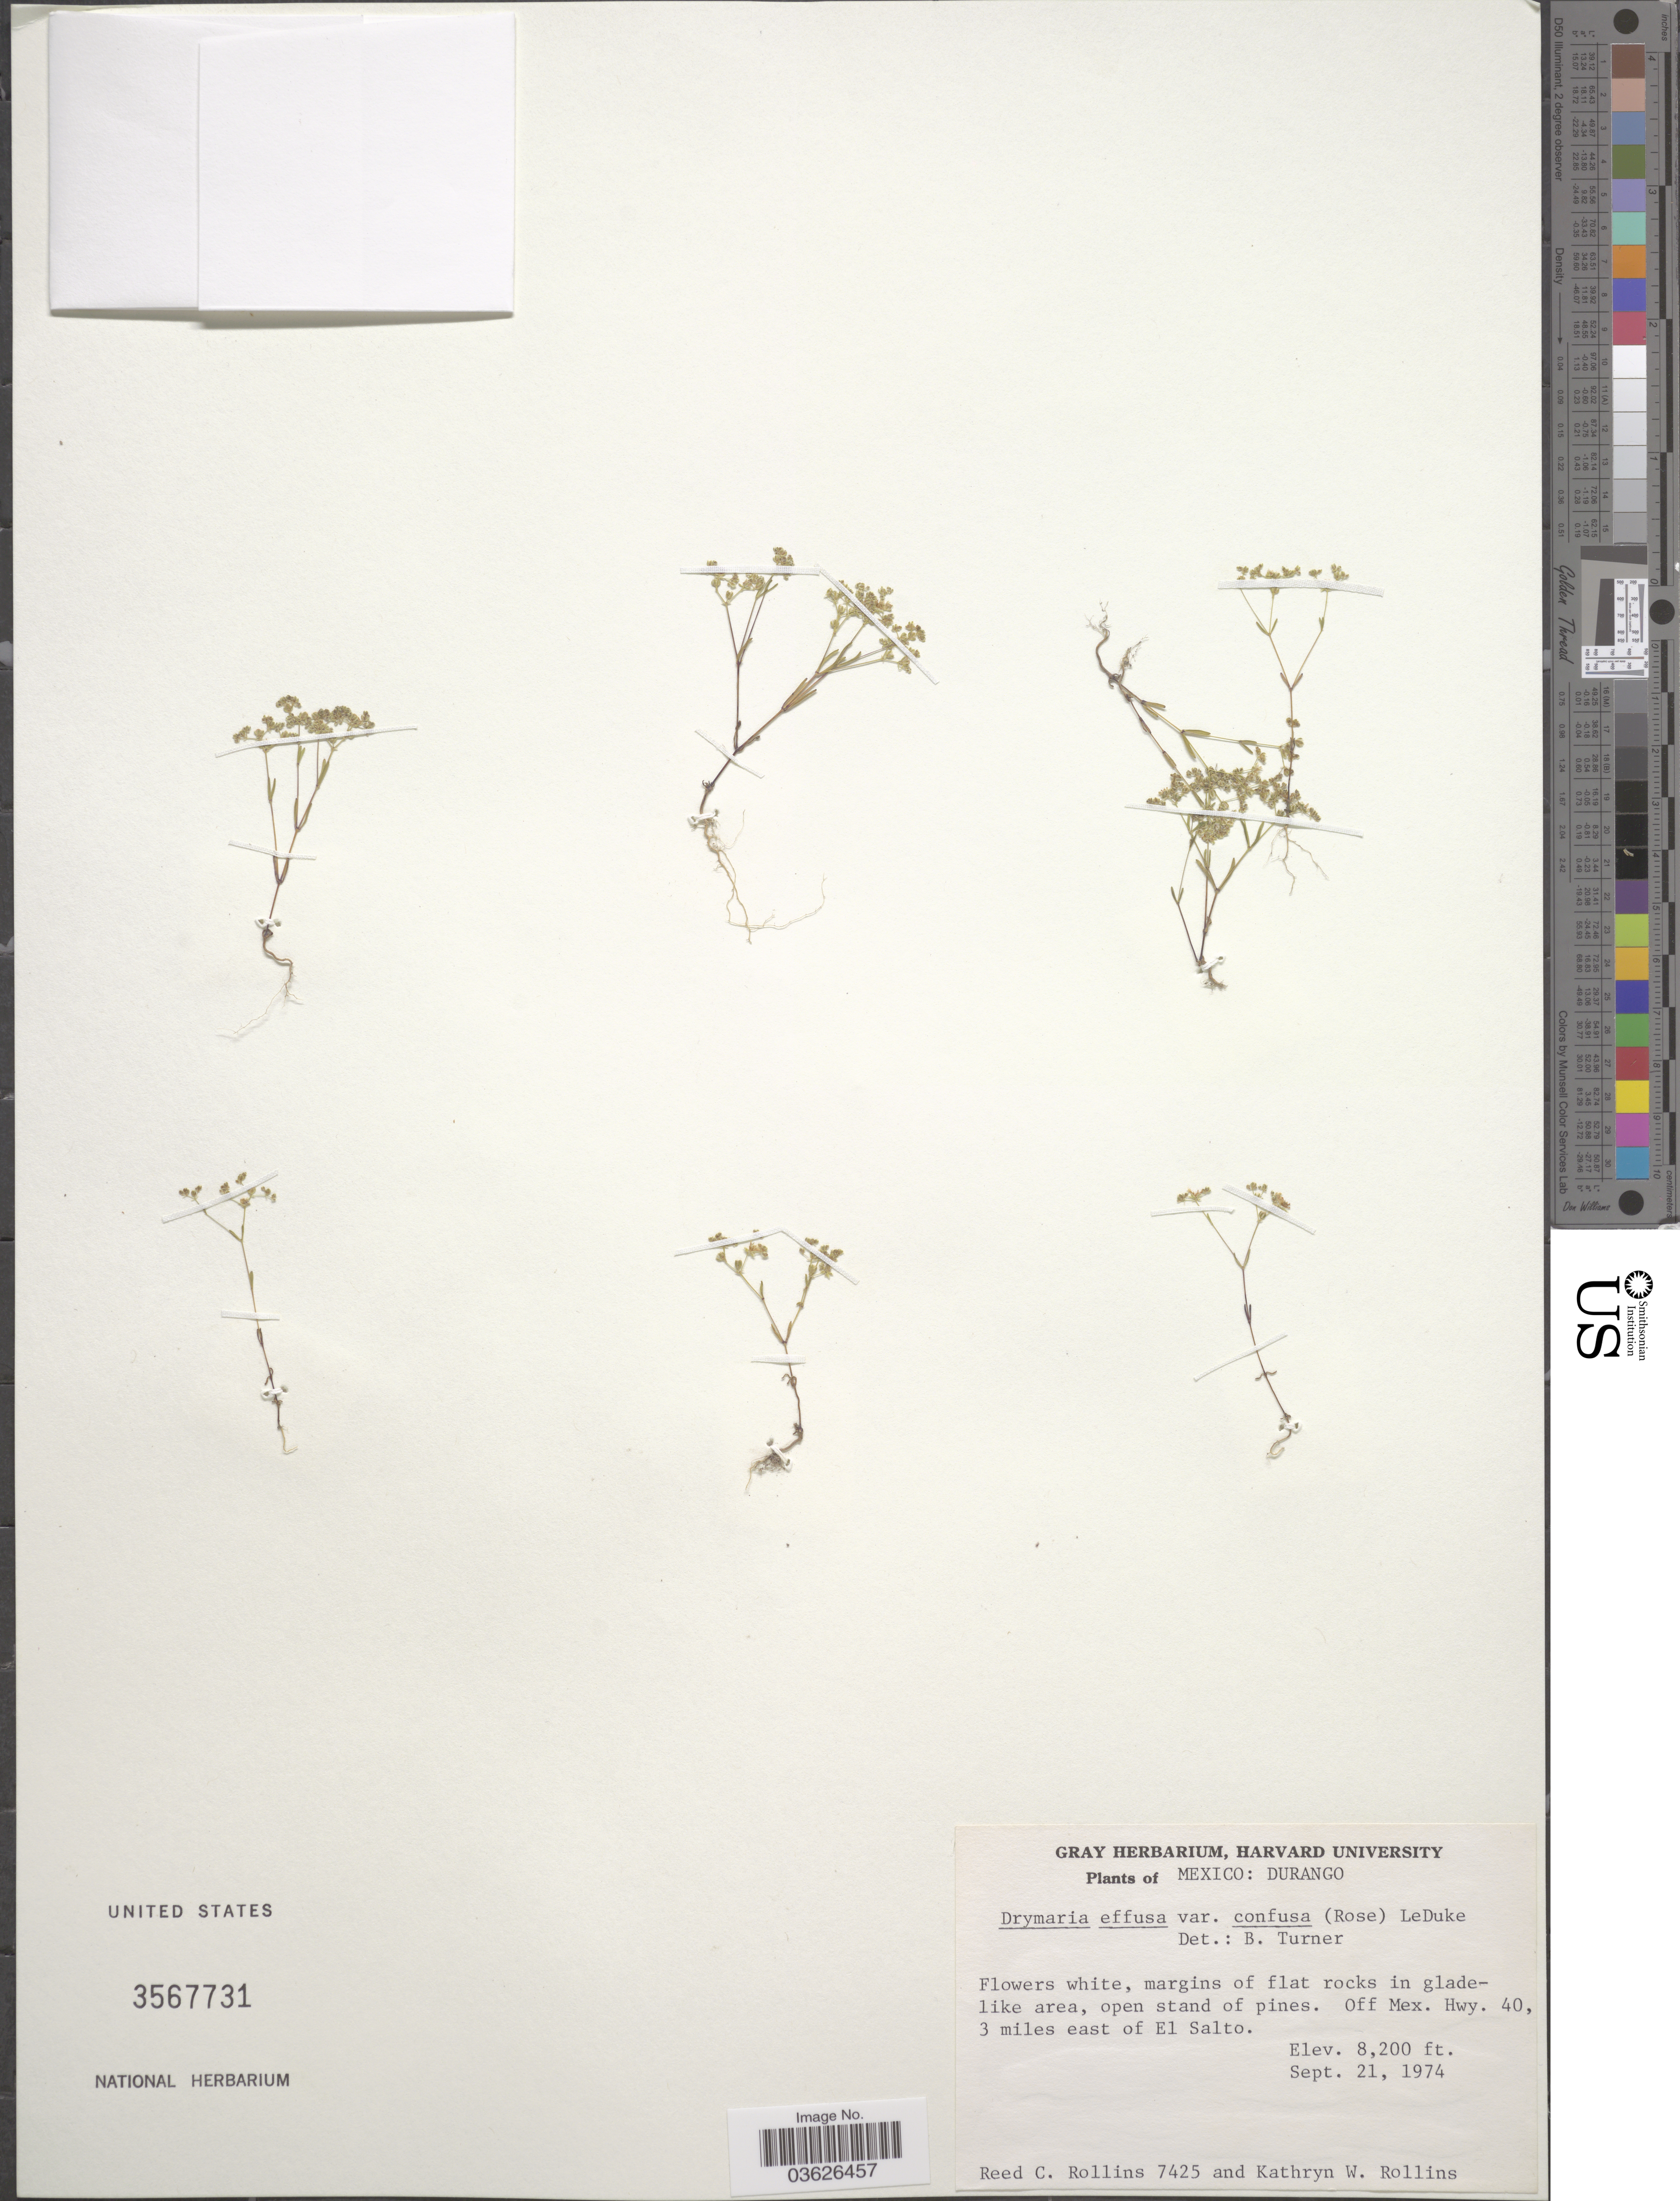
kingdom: Plantae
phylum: Tracheophyta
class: Magnoliopsida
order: Caryophyllales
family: Caryophyllaceae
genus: Drymaria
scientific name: Drymaria effusa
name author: A. Gray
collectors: R. C. Rollins & K. W. Rollins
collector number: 7425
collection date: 1974-09-21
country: Mexico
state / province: Durango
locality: Off Mex. Hwy. 40, 3 miles east of El Salto.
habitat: margins of flat rocks in glade like areas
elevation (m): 2499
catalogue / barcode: US 3567731